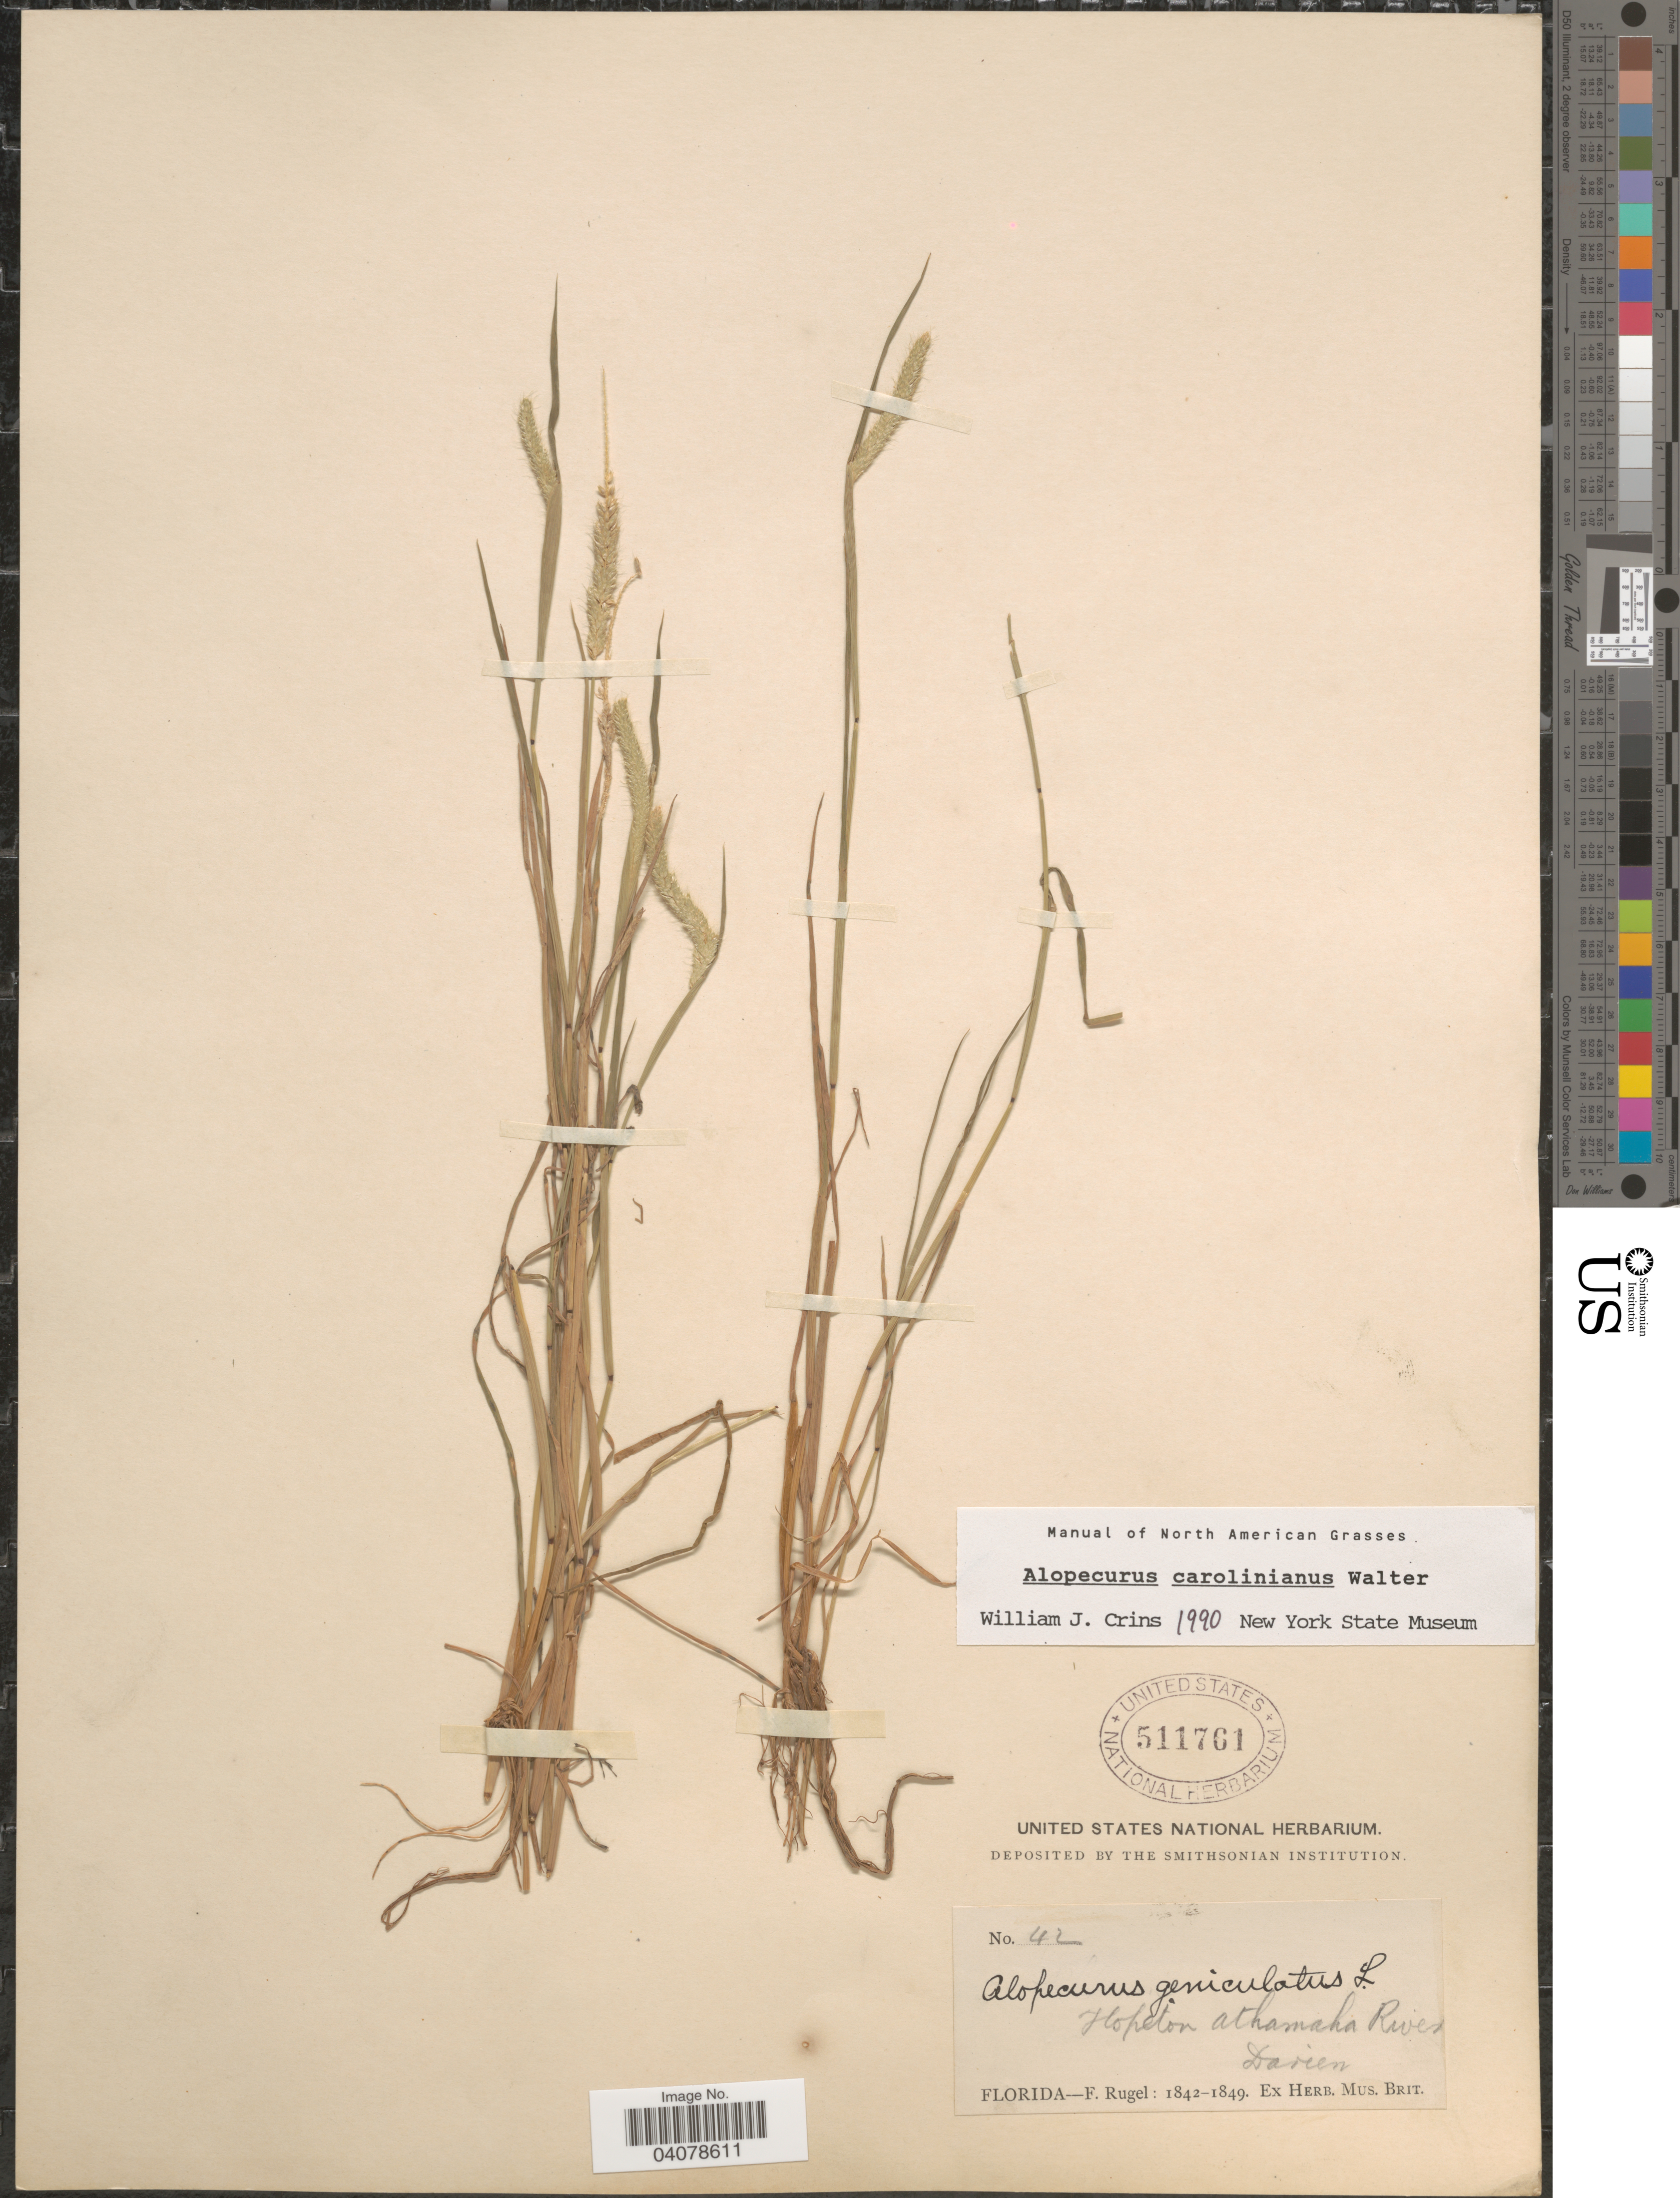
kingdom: Plantae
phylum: Tracheophyta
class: Liliopsida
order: Poales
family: Poaceae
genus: Alopecurus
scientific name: Alopecurus carolinianus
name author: Walter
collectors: F. Rugel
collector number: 42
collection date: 1841/1849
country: United States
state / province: Florida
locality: Hopeton Athamaka River. Darien.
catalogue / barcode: US 511761